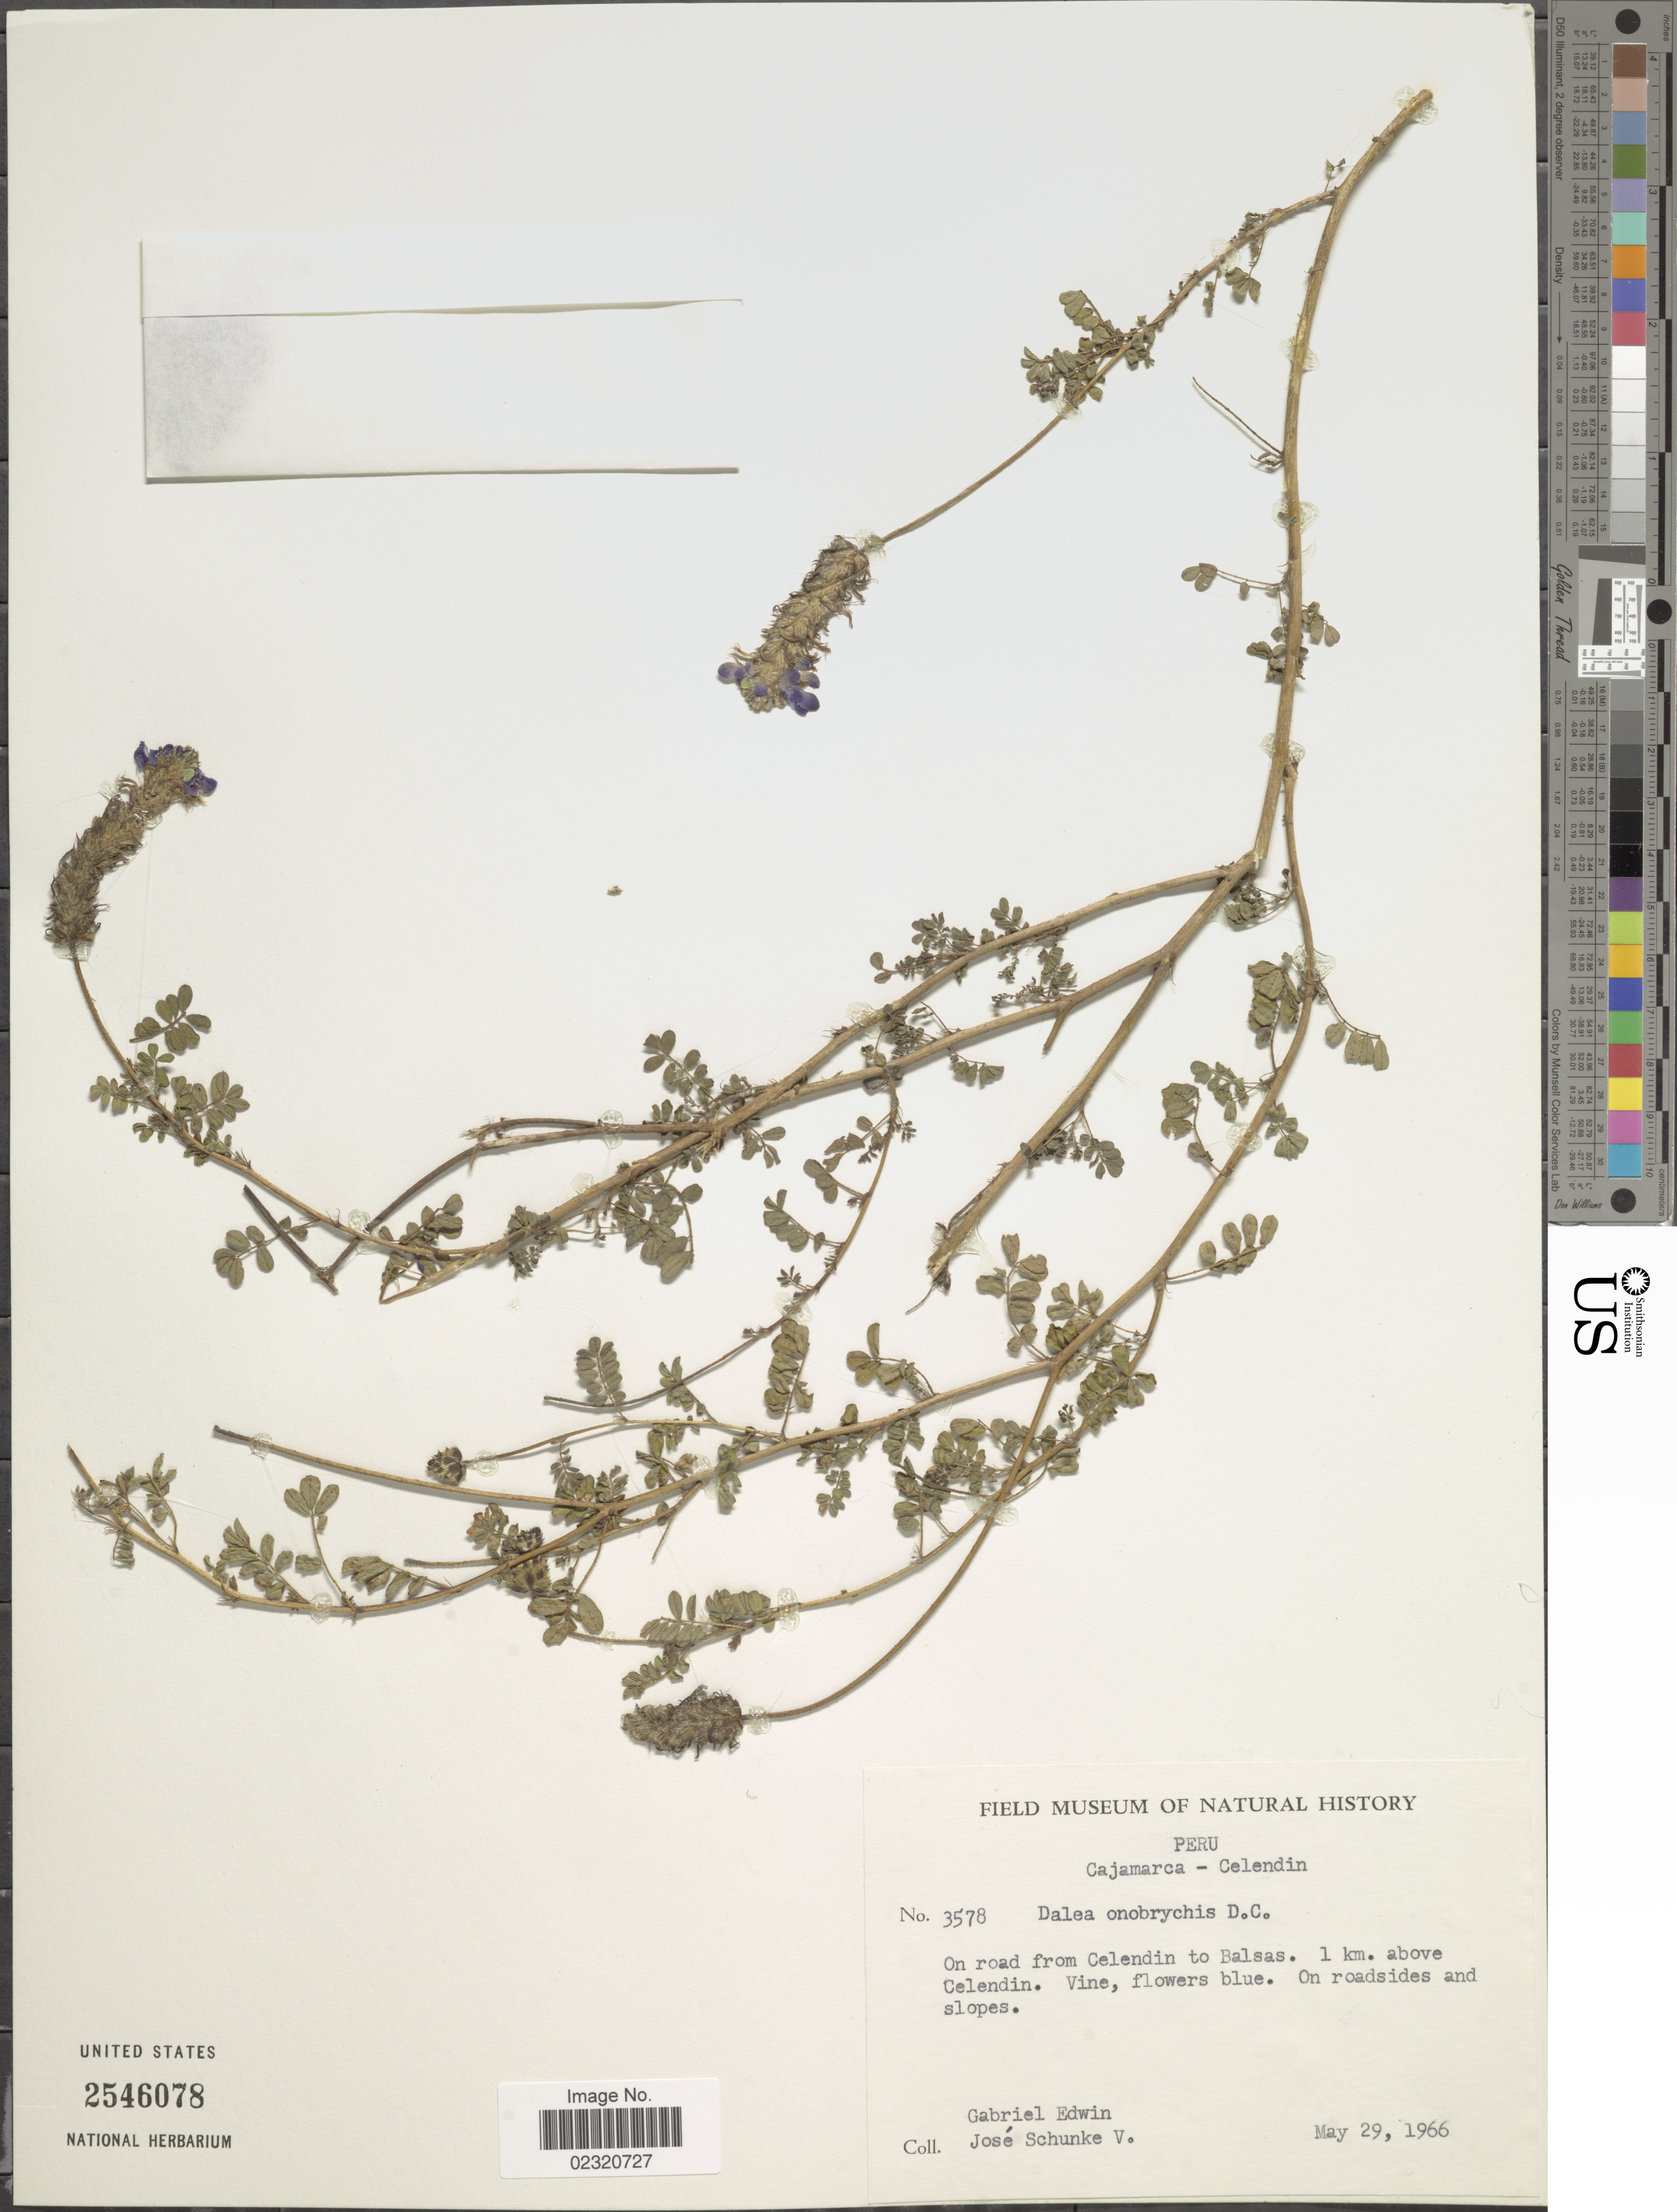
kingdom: Plantae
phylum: Tracheophyta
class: Magnoliopsida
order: Fabales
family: Fabaceae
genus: Dalea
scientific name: Dalea onobrychis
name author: DC.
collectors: G. Edwin & J. Schunke Vigo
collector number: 3578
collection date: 1966-05-29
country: Peru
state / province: Cajamarca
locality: Celendin - On road from Celendin to Balsas. 1 km above Celendin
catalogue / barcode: US 2540678